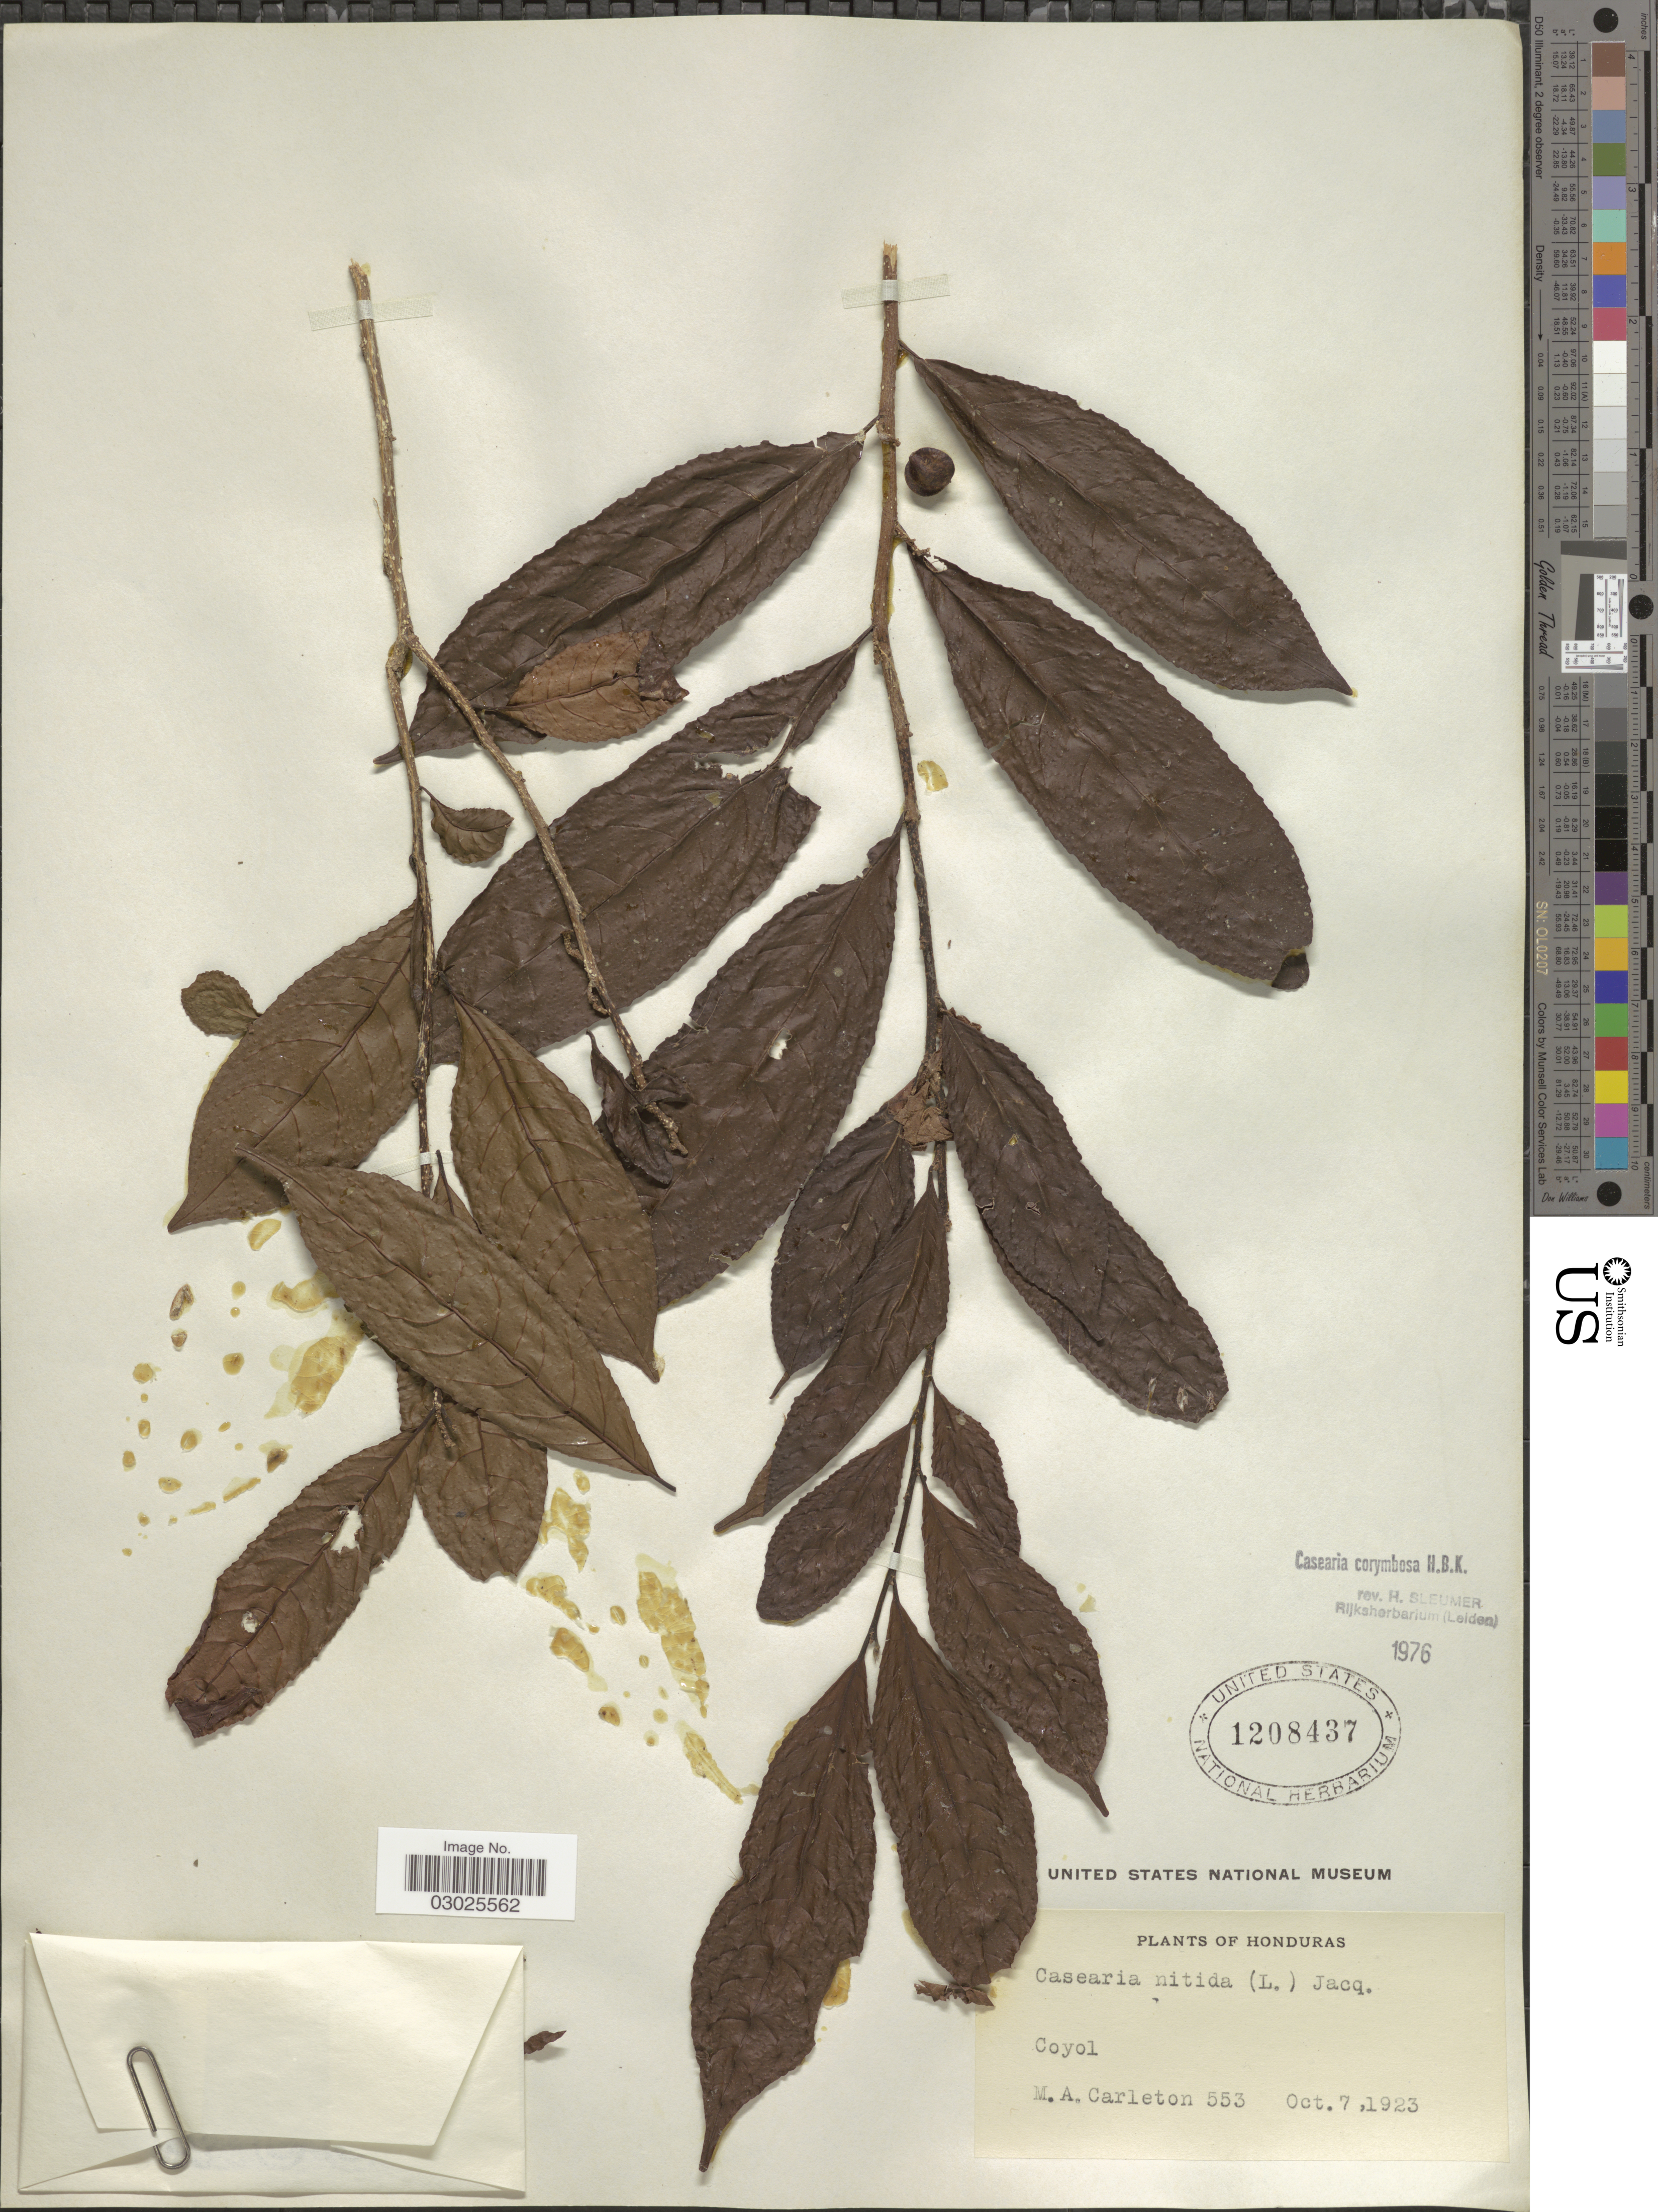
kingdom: Plantae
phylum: Tracheophyta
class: Magnoliopsida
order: Malpighiales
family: Salicaceae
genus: Casearia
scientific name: Casearia corymbosa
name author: Kunth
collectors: M. A. Carleton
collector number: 553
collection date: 1923-10-07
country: Honduras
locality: Coyol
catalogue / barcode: US 1208437